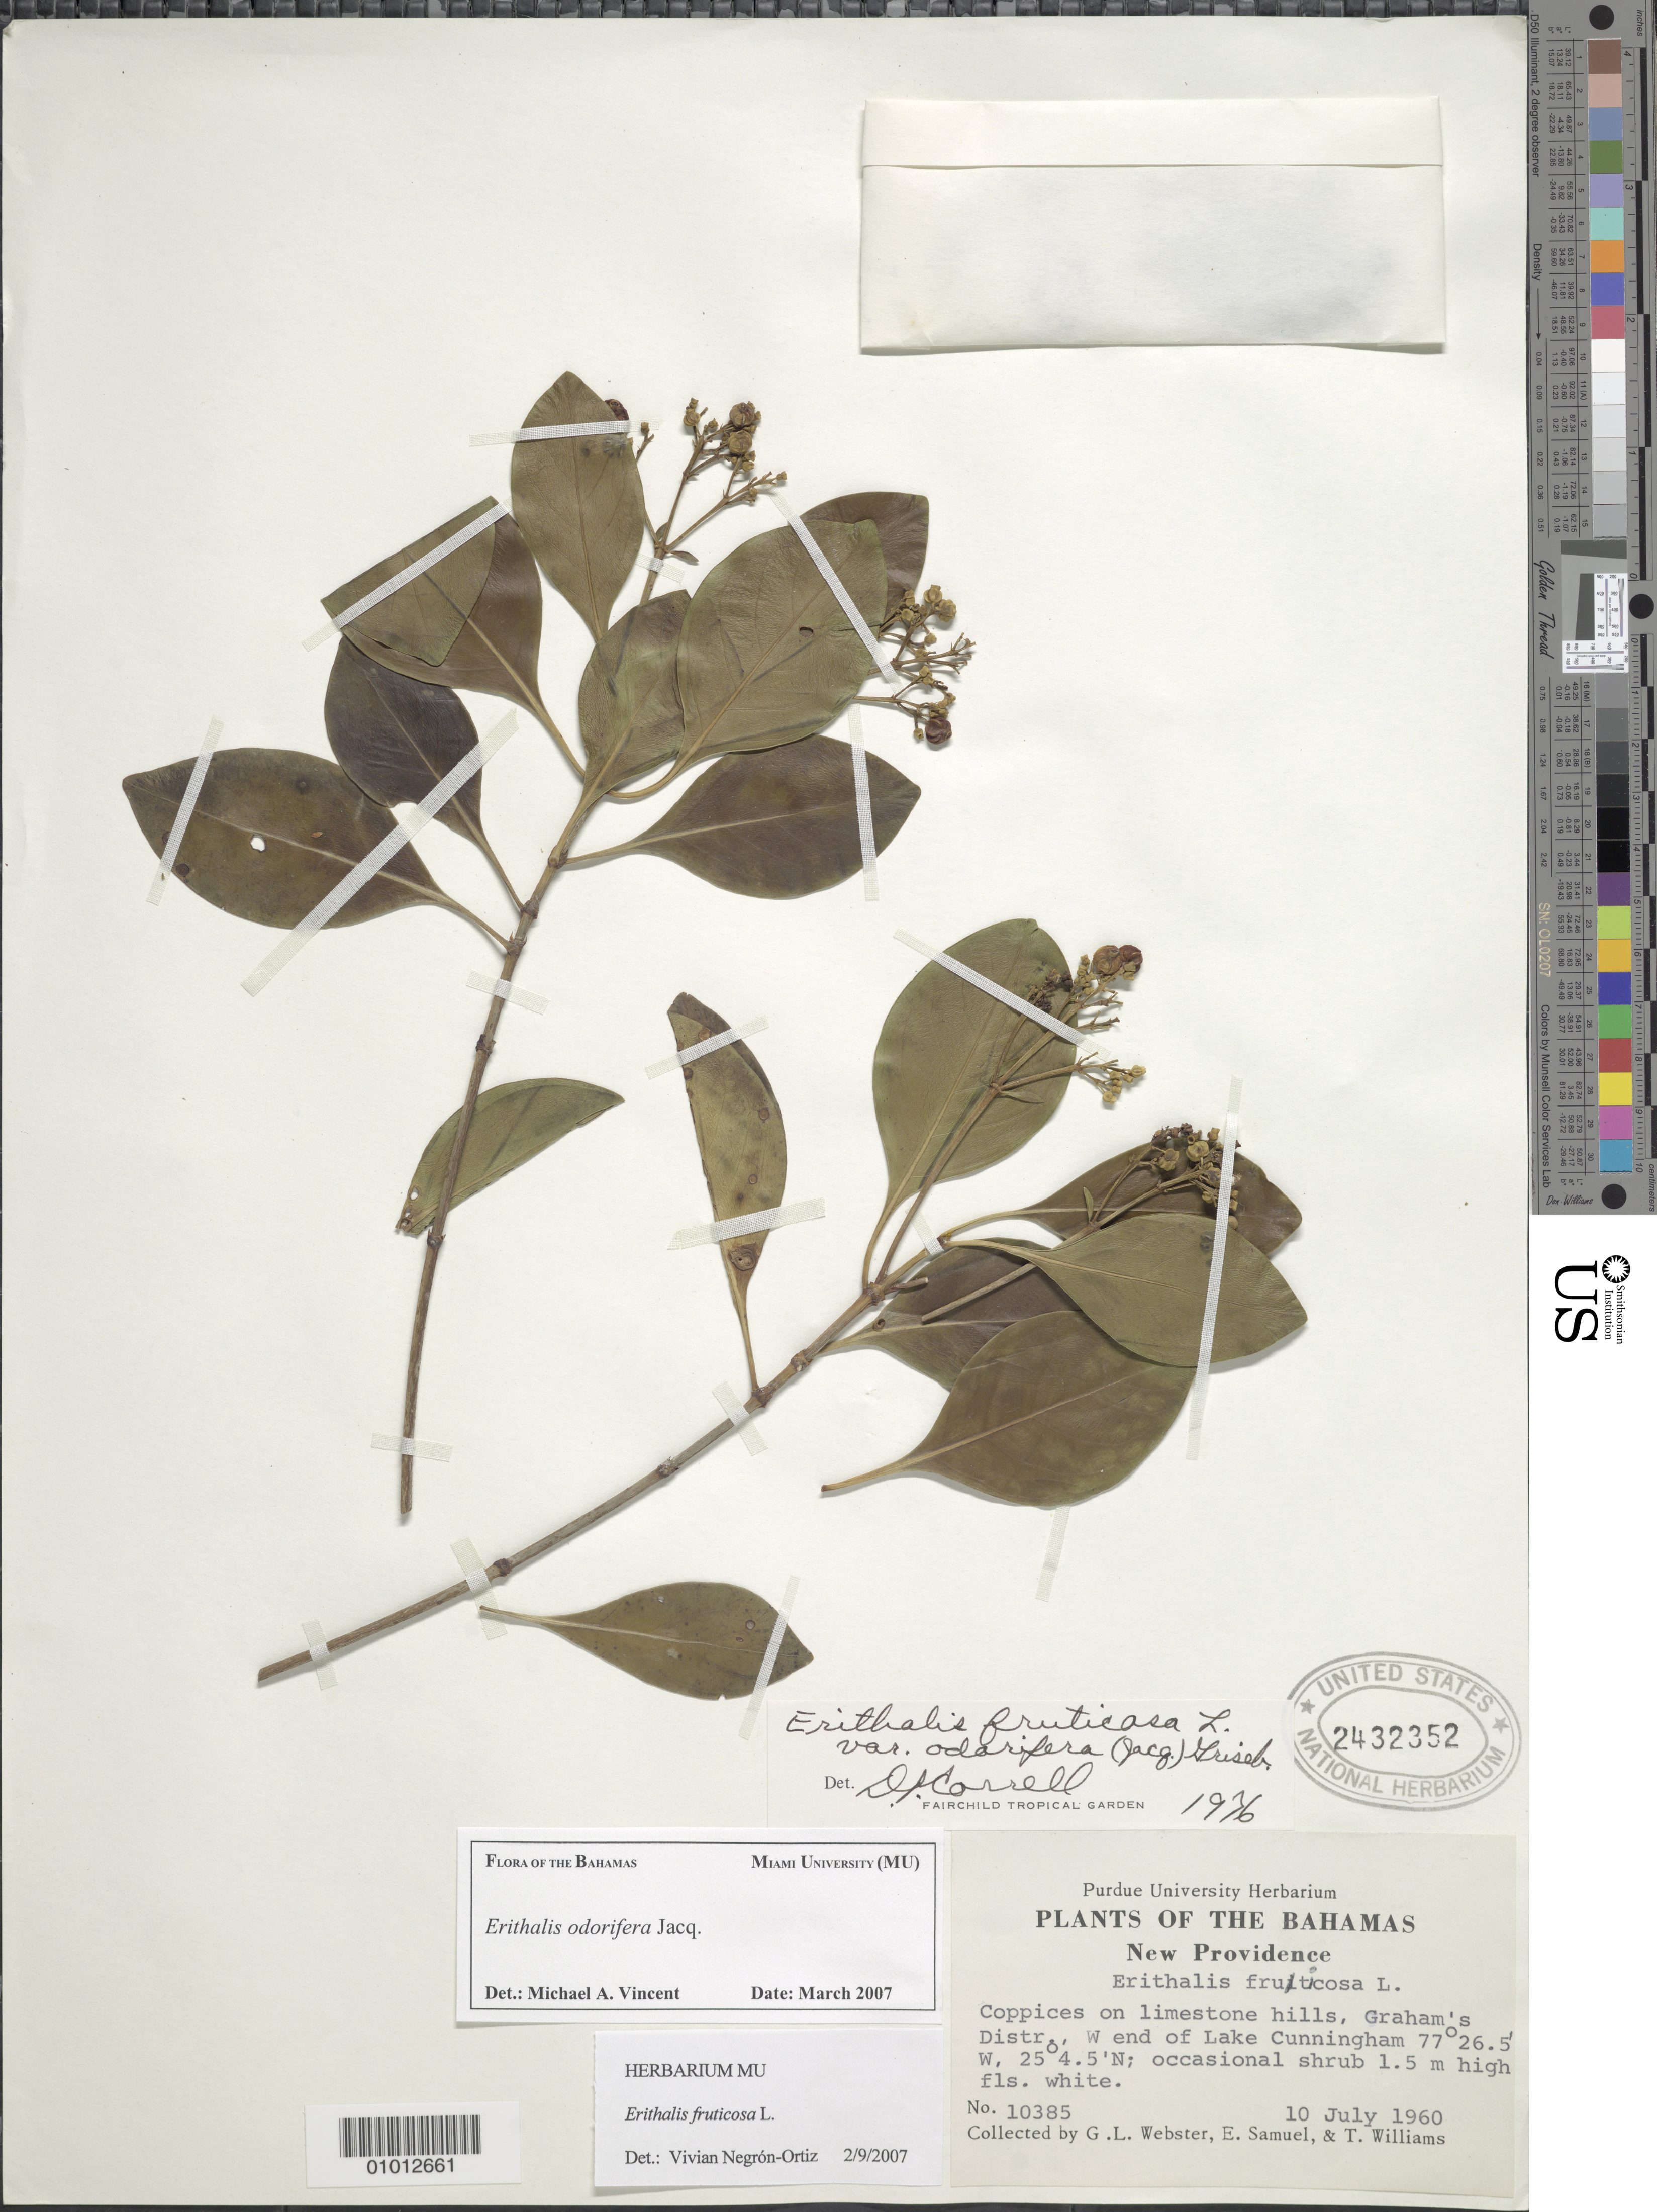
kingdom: Plantae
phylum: Tracheophyta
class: Magnoliopsida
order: Gentianales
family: Rubiaceae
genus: Erithalis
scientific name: Erithalis odorifera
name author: Jacq.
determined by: Vincent, M. A.; Negrón-Ortiz, V.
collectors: G. L. Webster, E. Samuel & T. Williams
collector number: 10385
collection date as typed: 10 Jul 1960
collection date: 1960-07-10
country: Bahamas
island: New Providence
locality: Graham's District, W end of Lake Cunningham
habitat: Coppices on limestone hills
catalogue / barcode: US 2432352